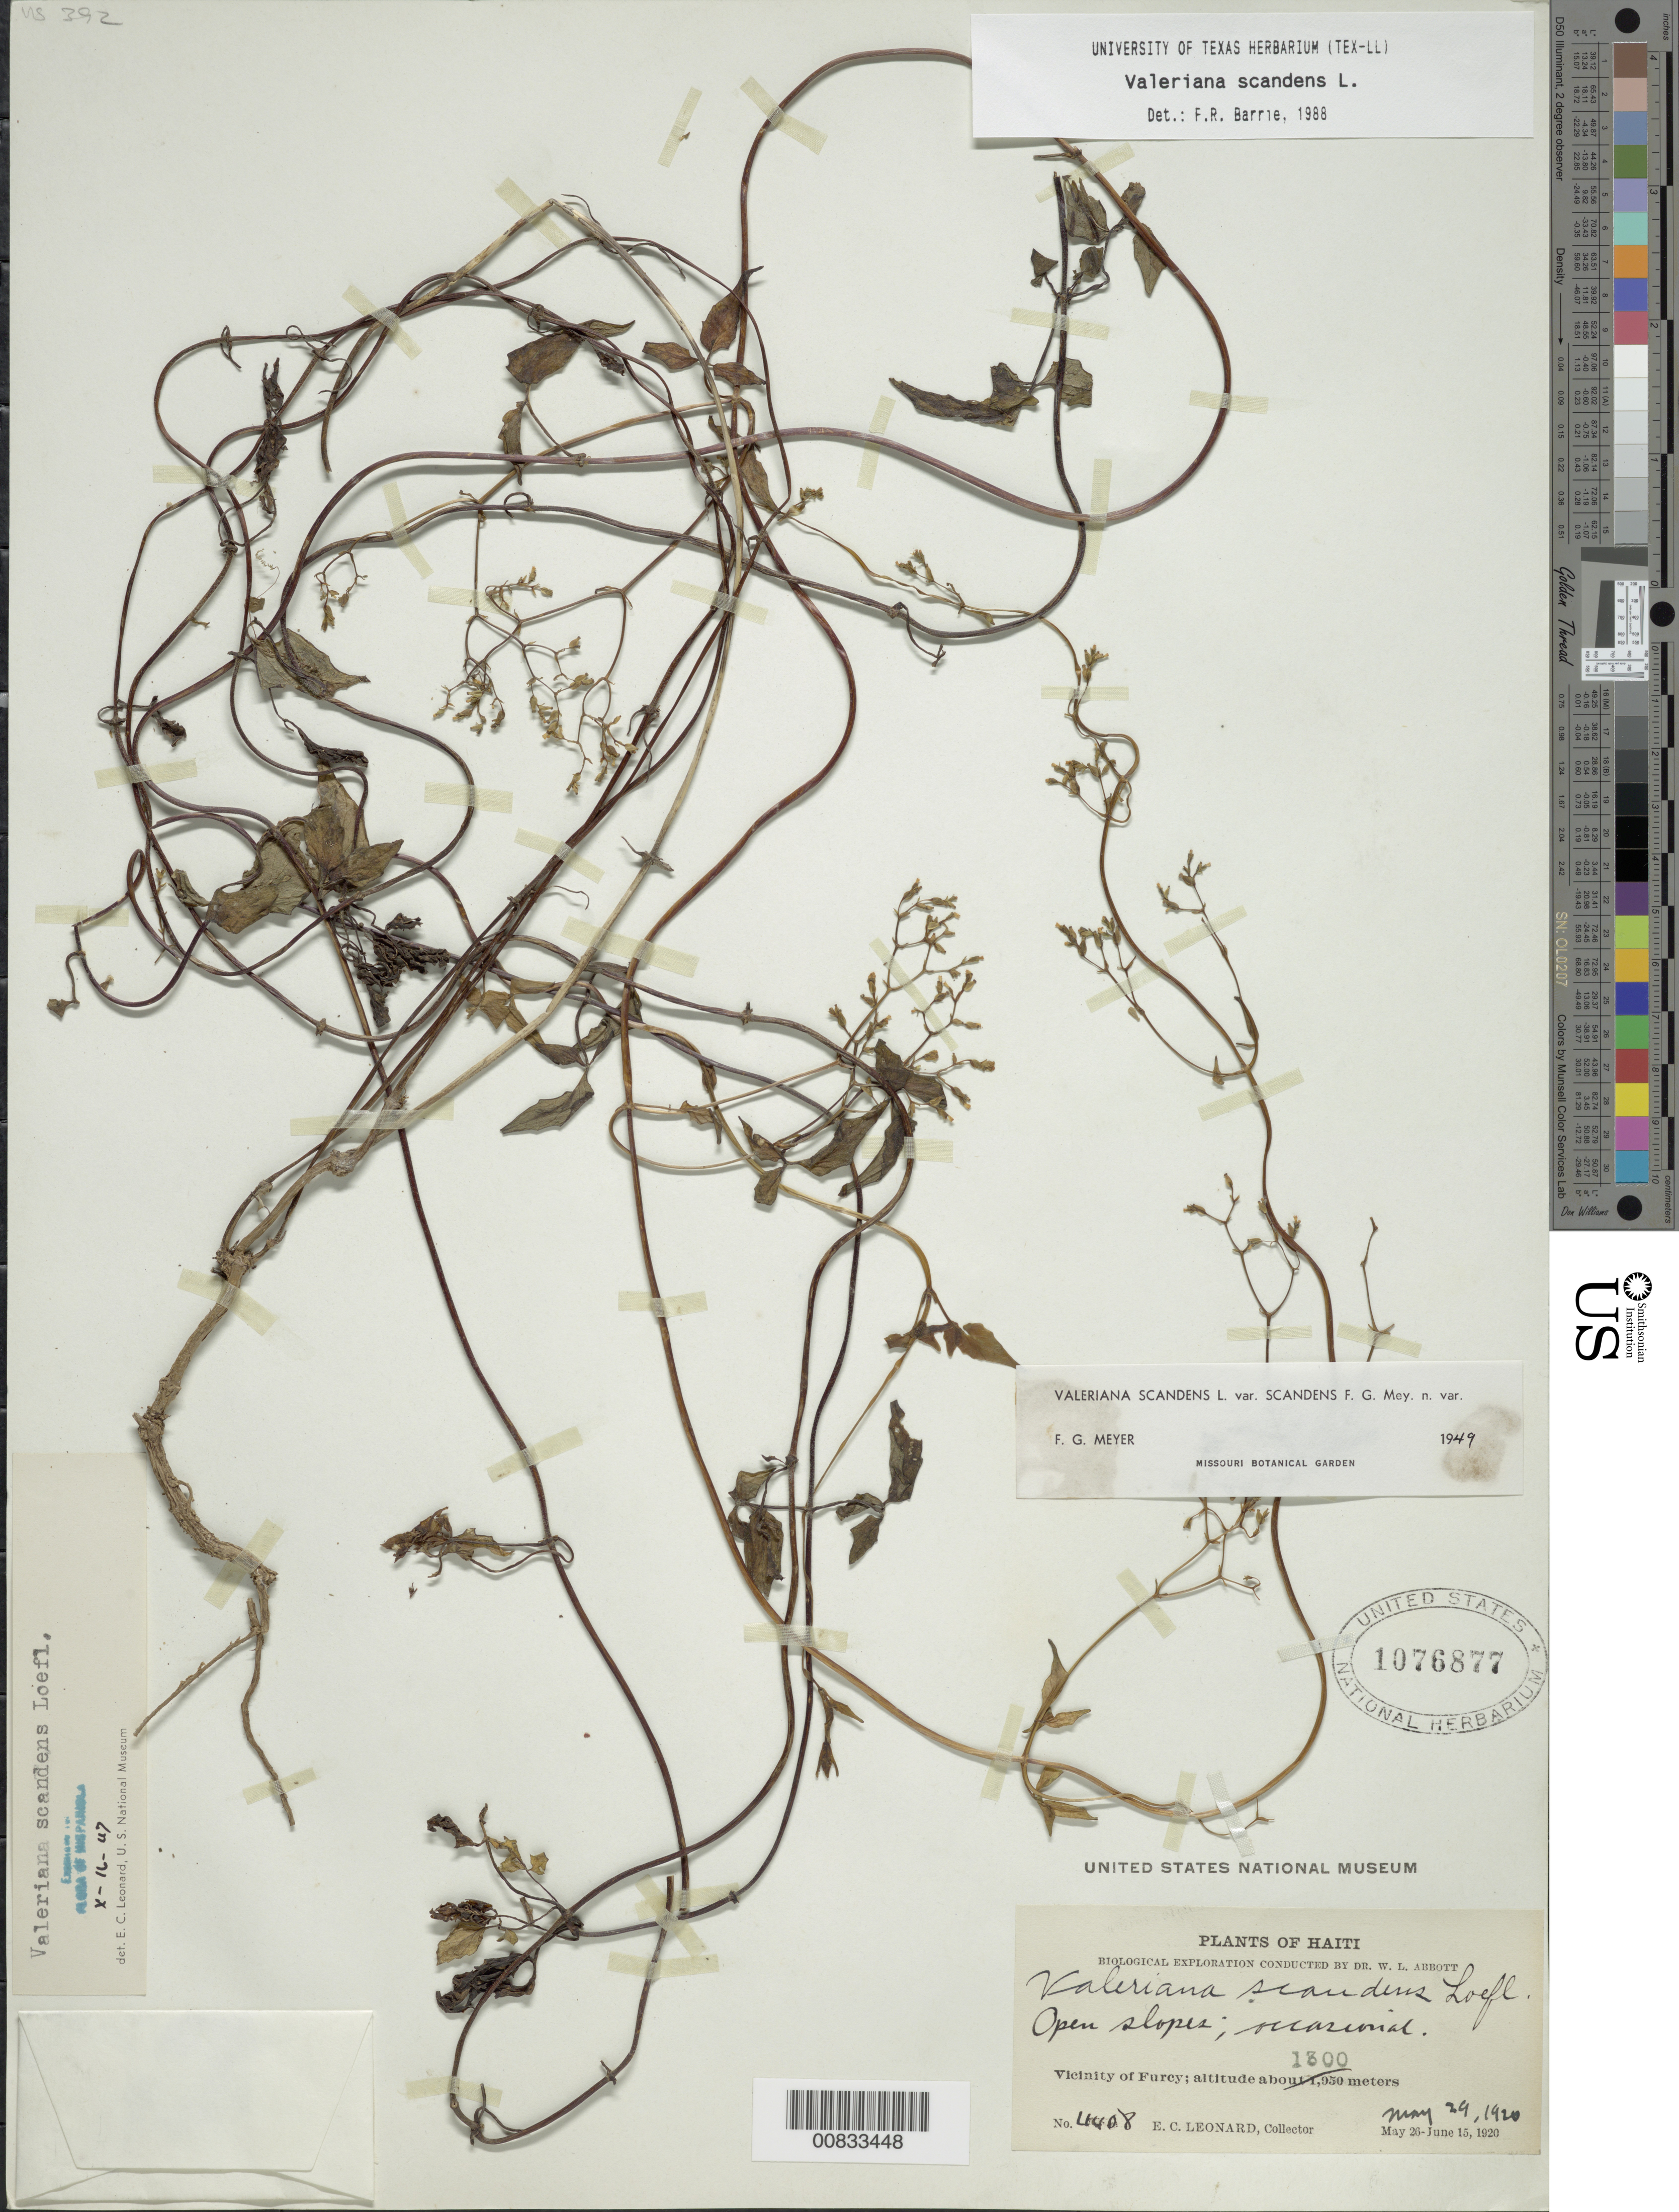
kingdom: Plantae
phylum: Tracheophyta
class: Magnoliopsida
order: Dipsacales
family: Caprifoliaceae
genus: Valeriana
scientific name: Valeriana domingensis x V. scandens L.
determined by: Barrie, F. R.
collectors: E. C. Leonard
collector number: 4408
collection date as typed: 29 May 1920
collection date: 1920-05-29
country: Haiti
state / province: Ouest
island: Hispaniola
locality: Vicinity of Furcy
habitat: Open slope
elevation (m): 1300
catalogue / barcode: US 1076877